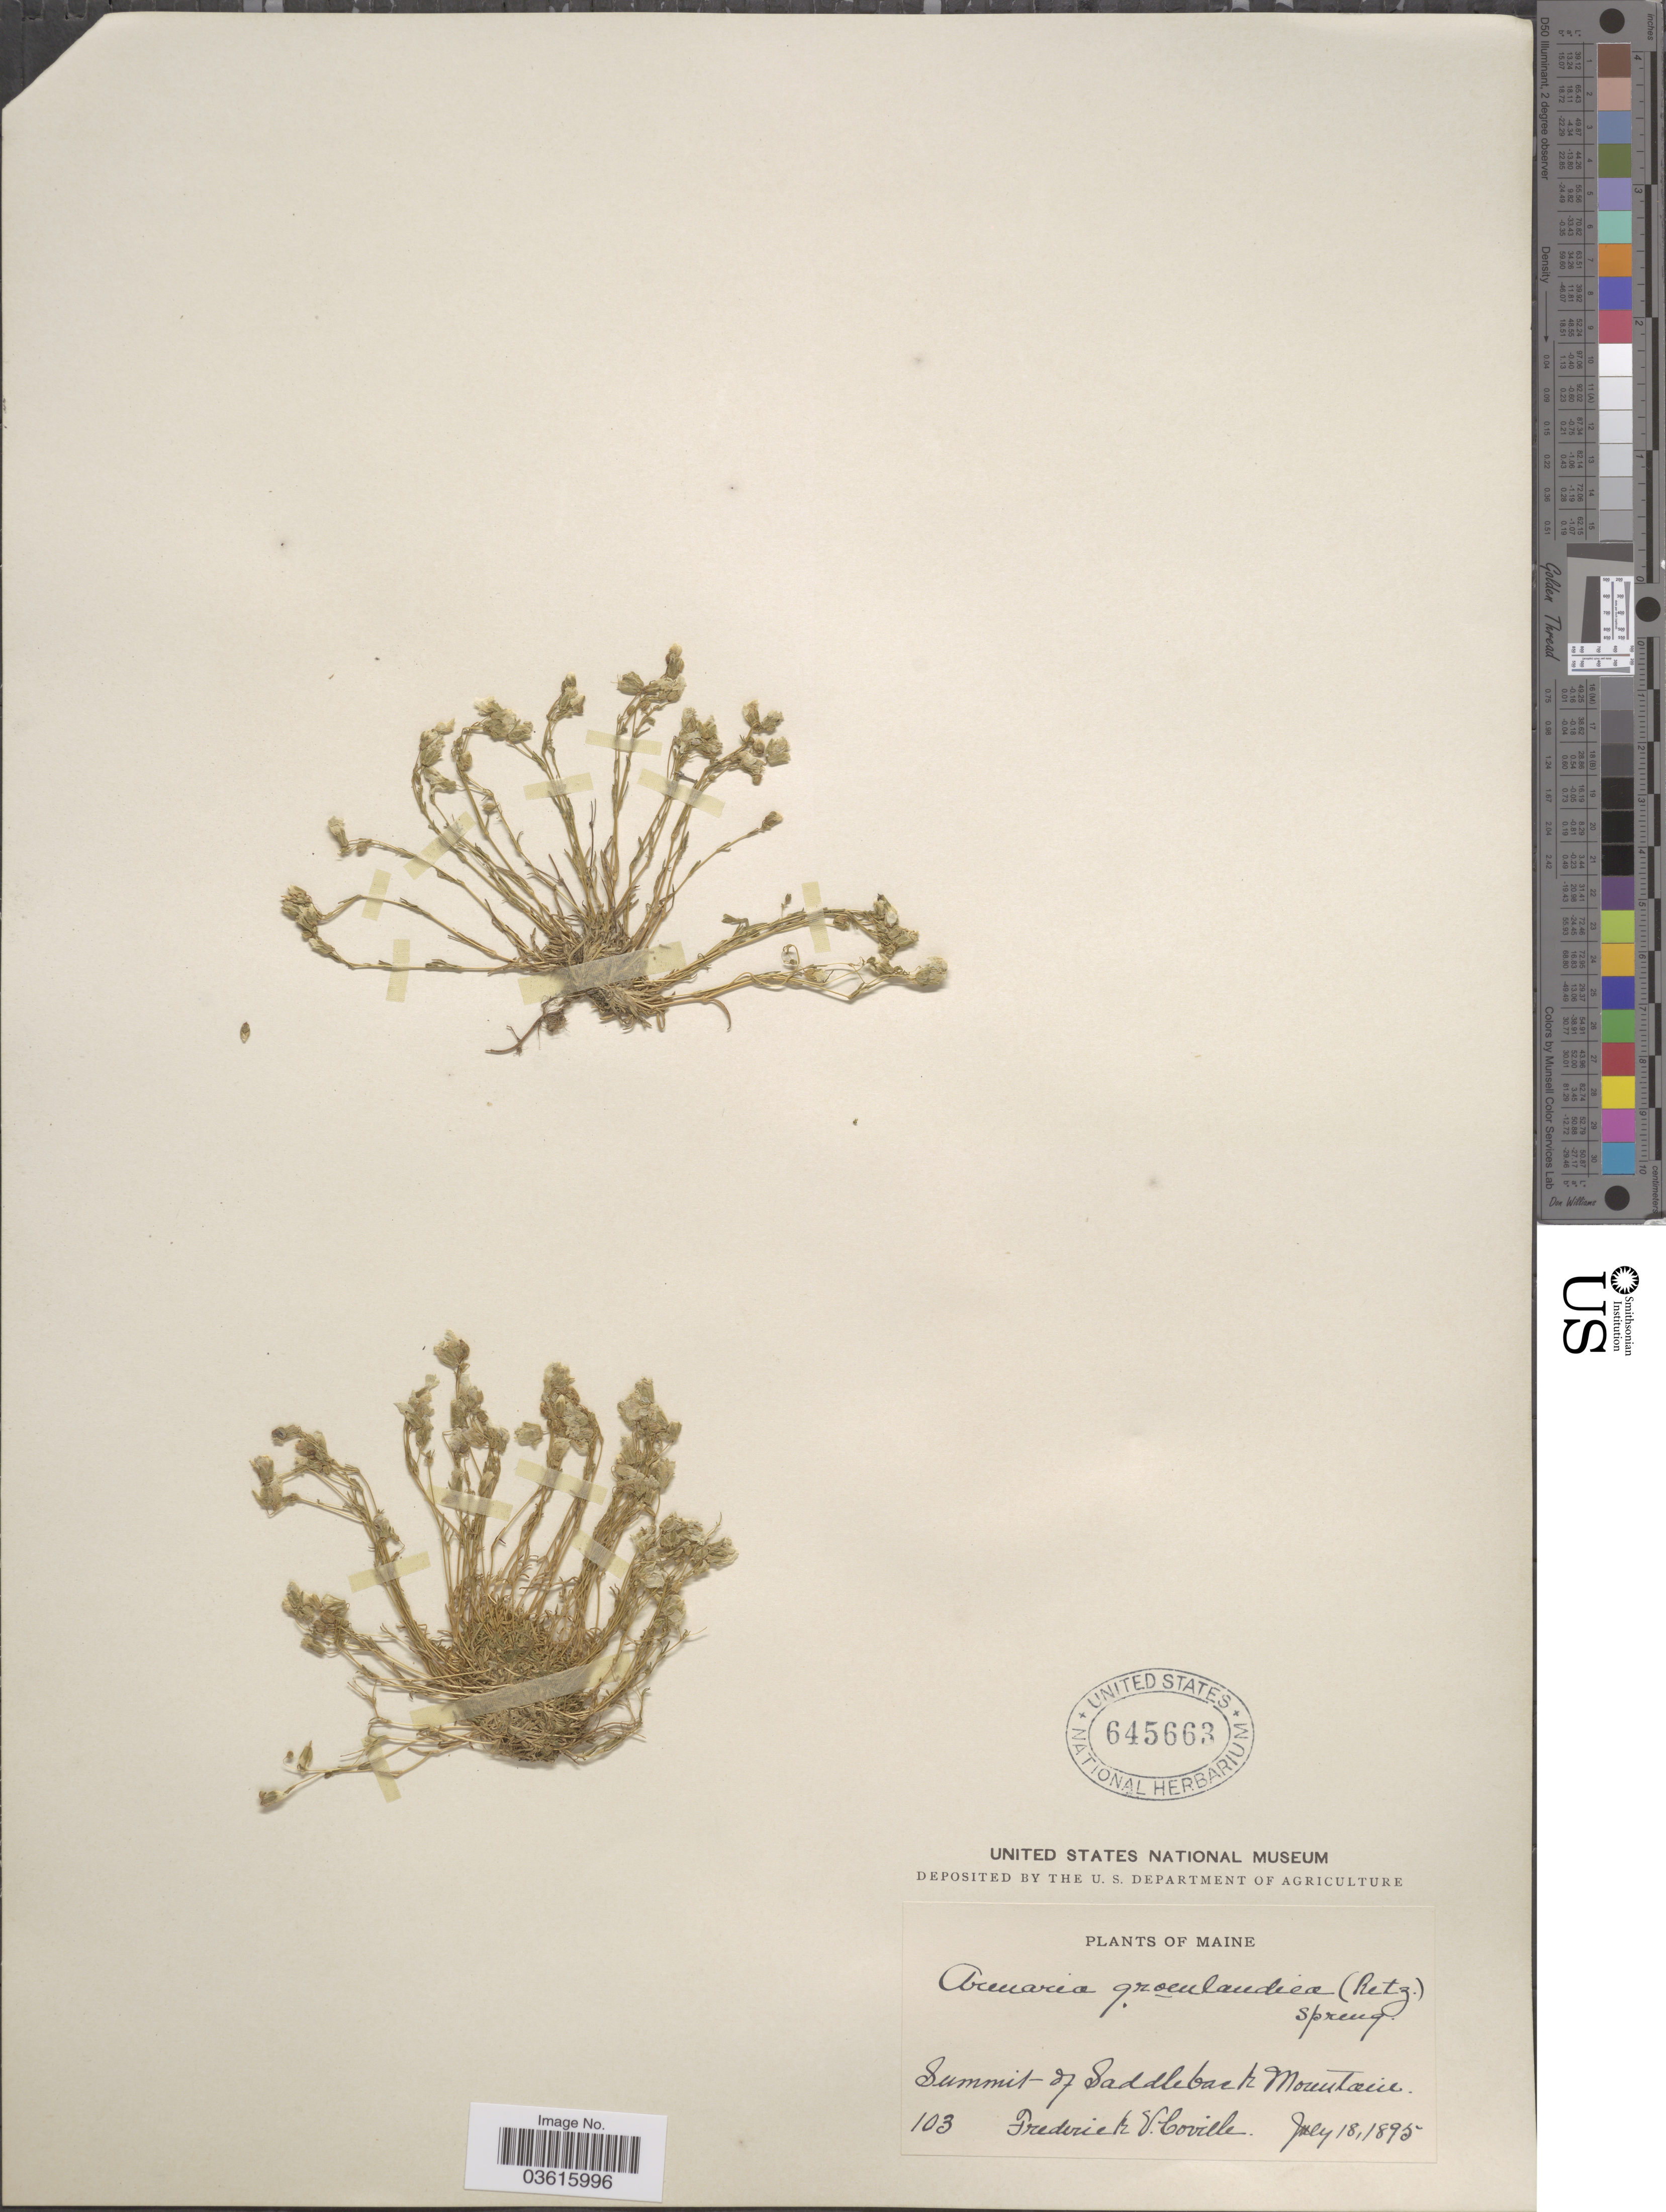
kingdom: Plantae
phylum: Tracheophyta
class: Magnoliopsida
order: Caryophyllales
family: Caryophyllaceae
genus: Minuartia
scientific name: Minuartia groenlandica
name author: (Retz.) Ostenf.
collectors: F. V. Coville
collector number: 103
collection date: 1895-07-18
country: United States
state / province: Maine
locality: Summit of Saddleback Mountains.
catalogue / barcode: US 645663